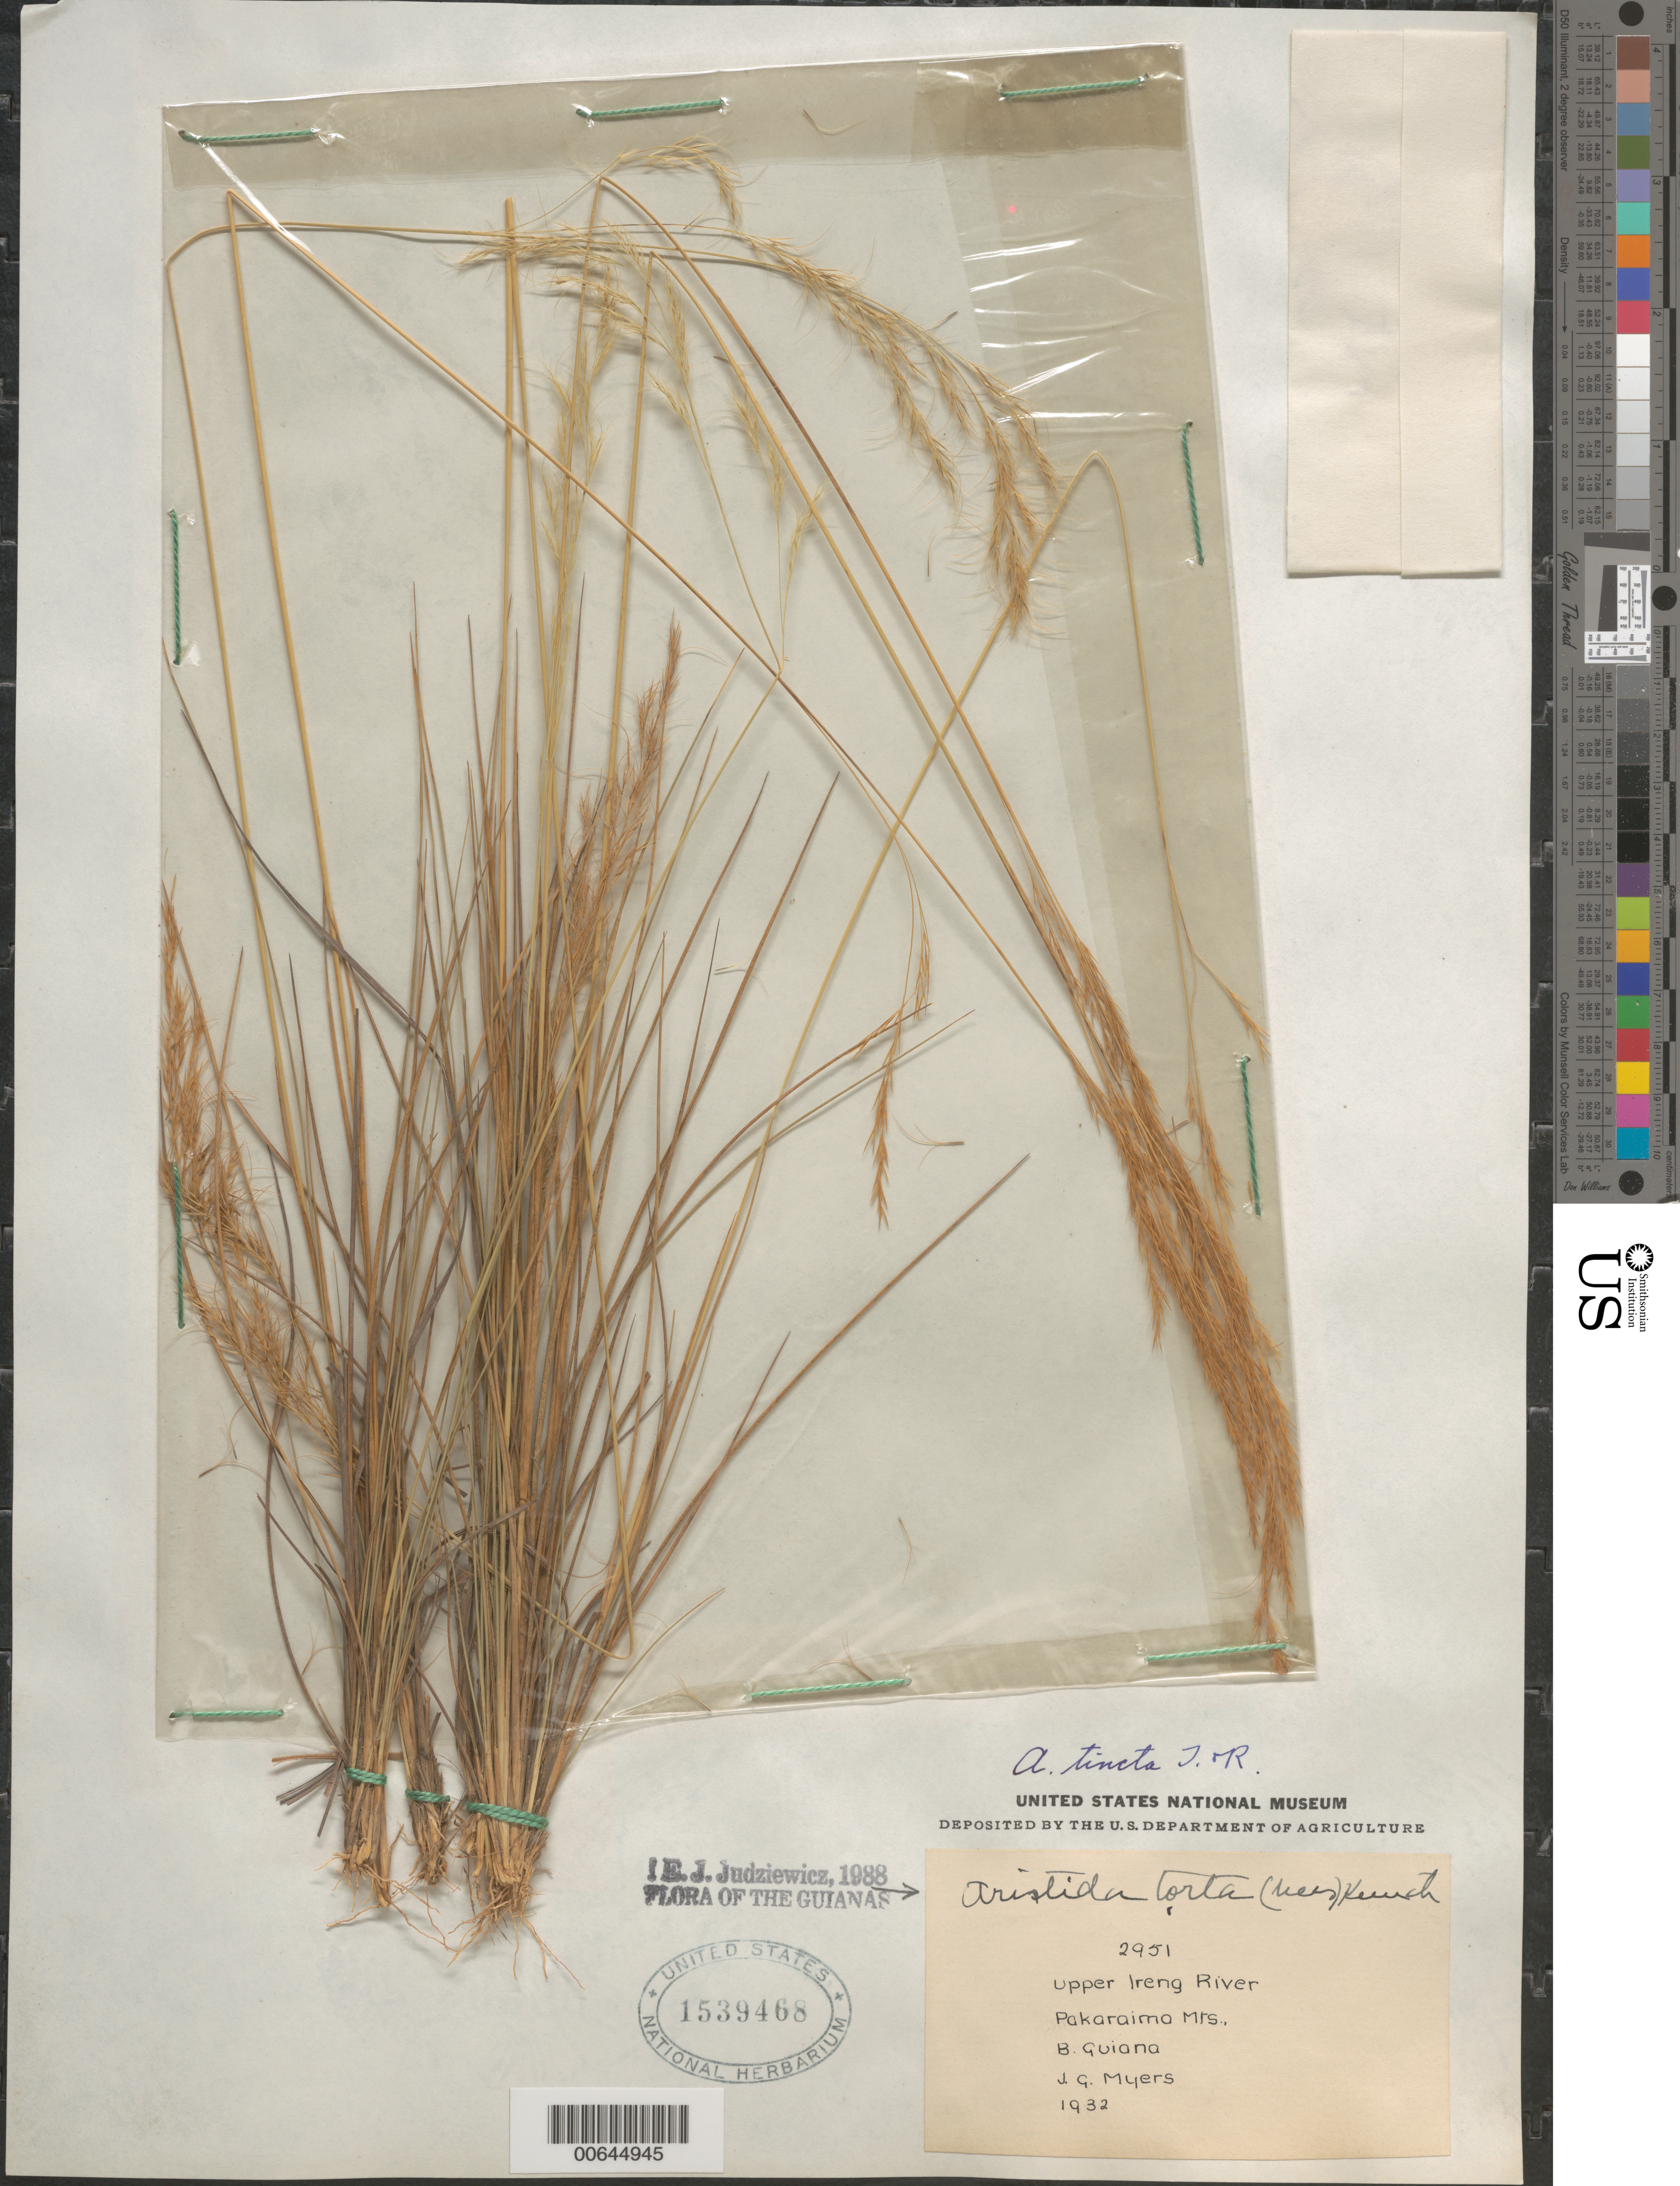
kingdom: Plantae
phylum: Tracheophyta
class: Liliopsida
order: Poales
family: Poaceae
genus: Aristida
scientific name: Aristida torta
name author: (Nees) Kunth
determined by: Judziewicz, E. J.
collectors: J. Myers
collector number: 2951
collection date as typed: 1932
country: Guyana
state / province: Cuyuni-Mazaruni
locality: Pakaraima Mts., Upper Ireng River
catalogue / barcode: US 1539468